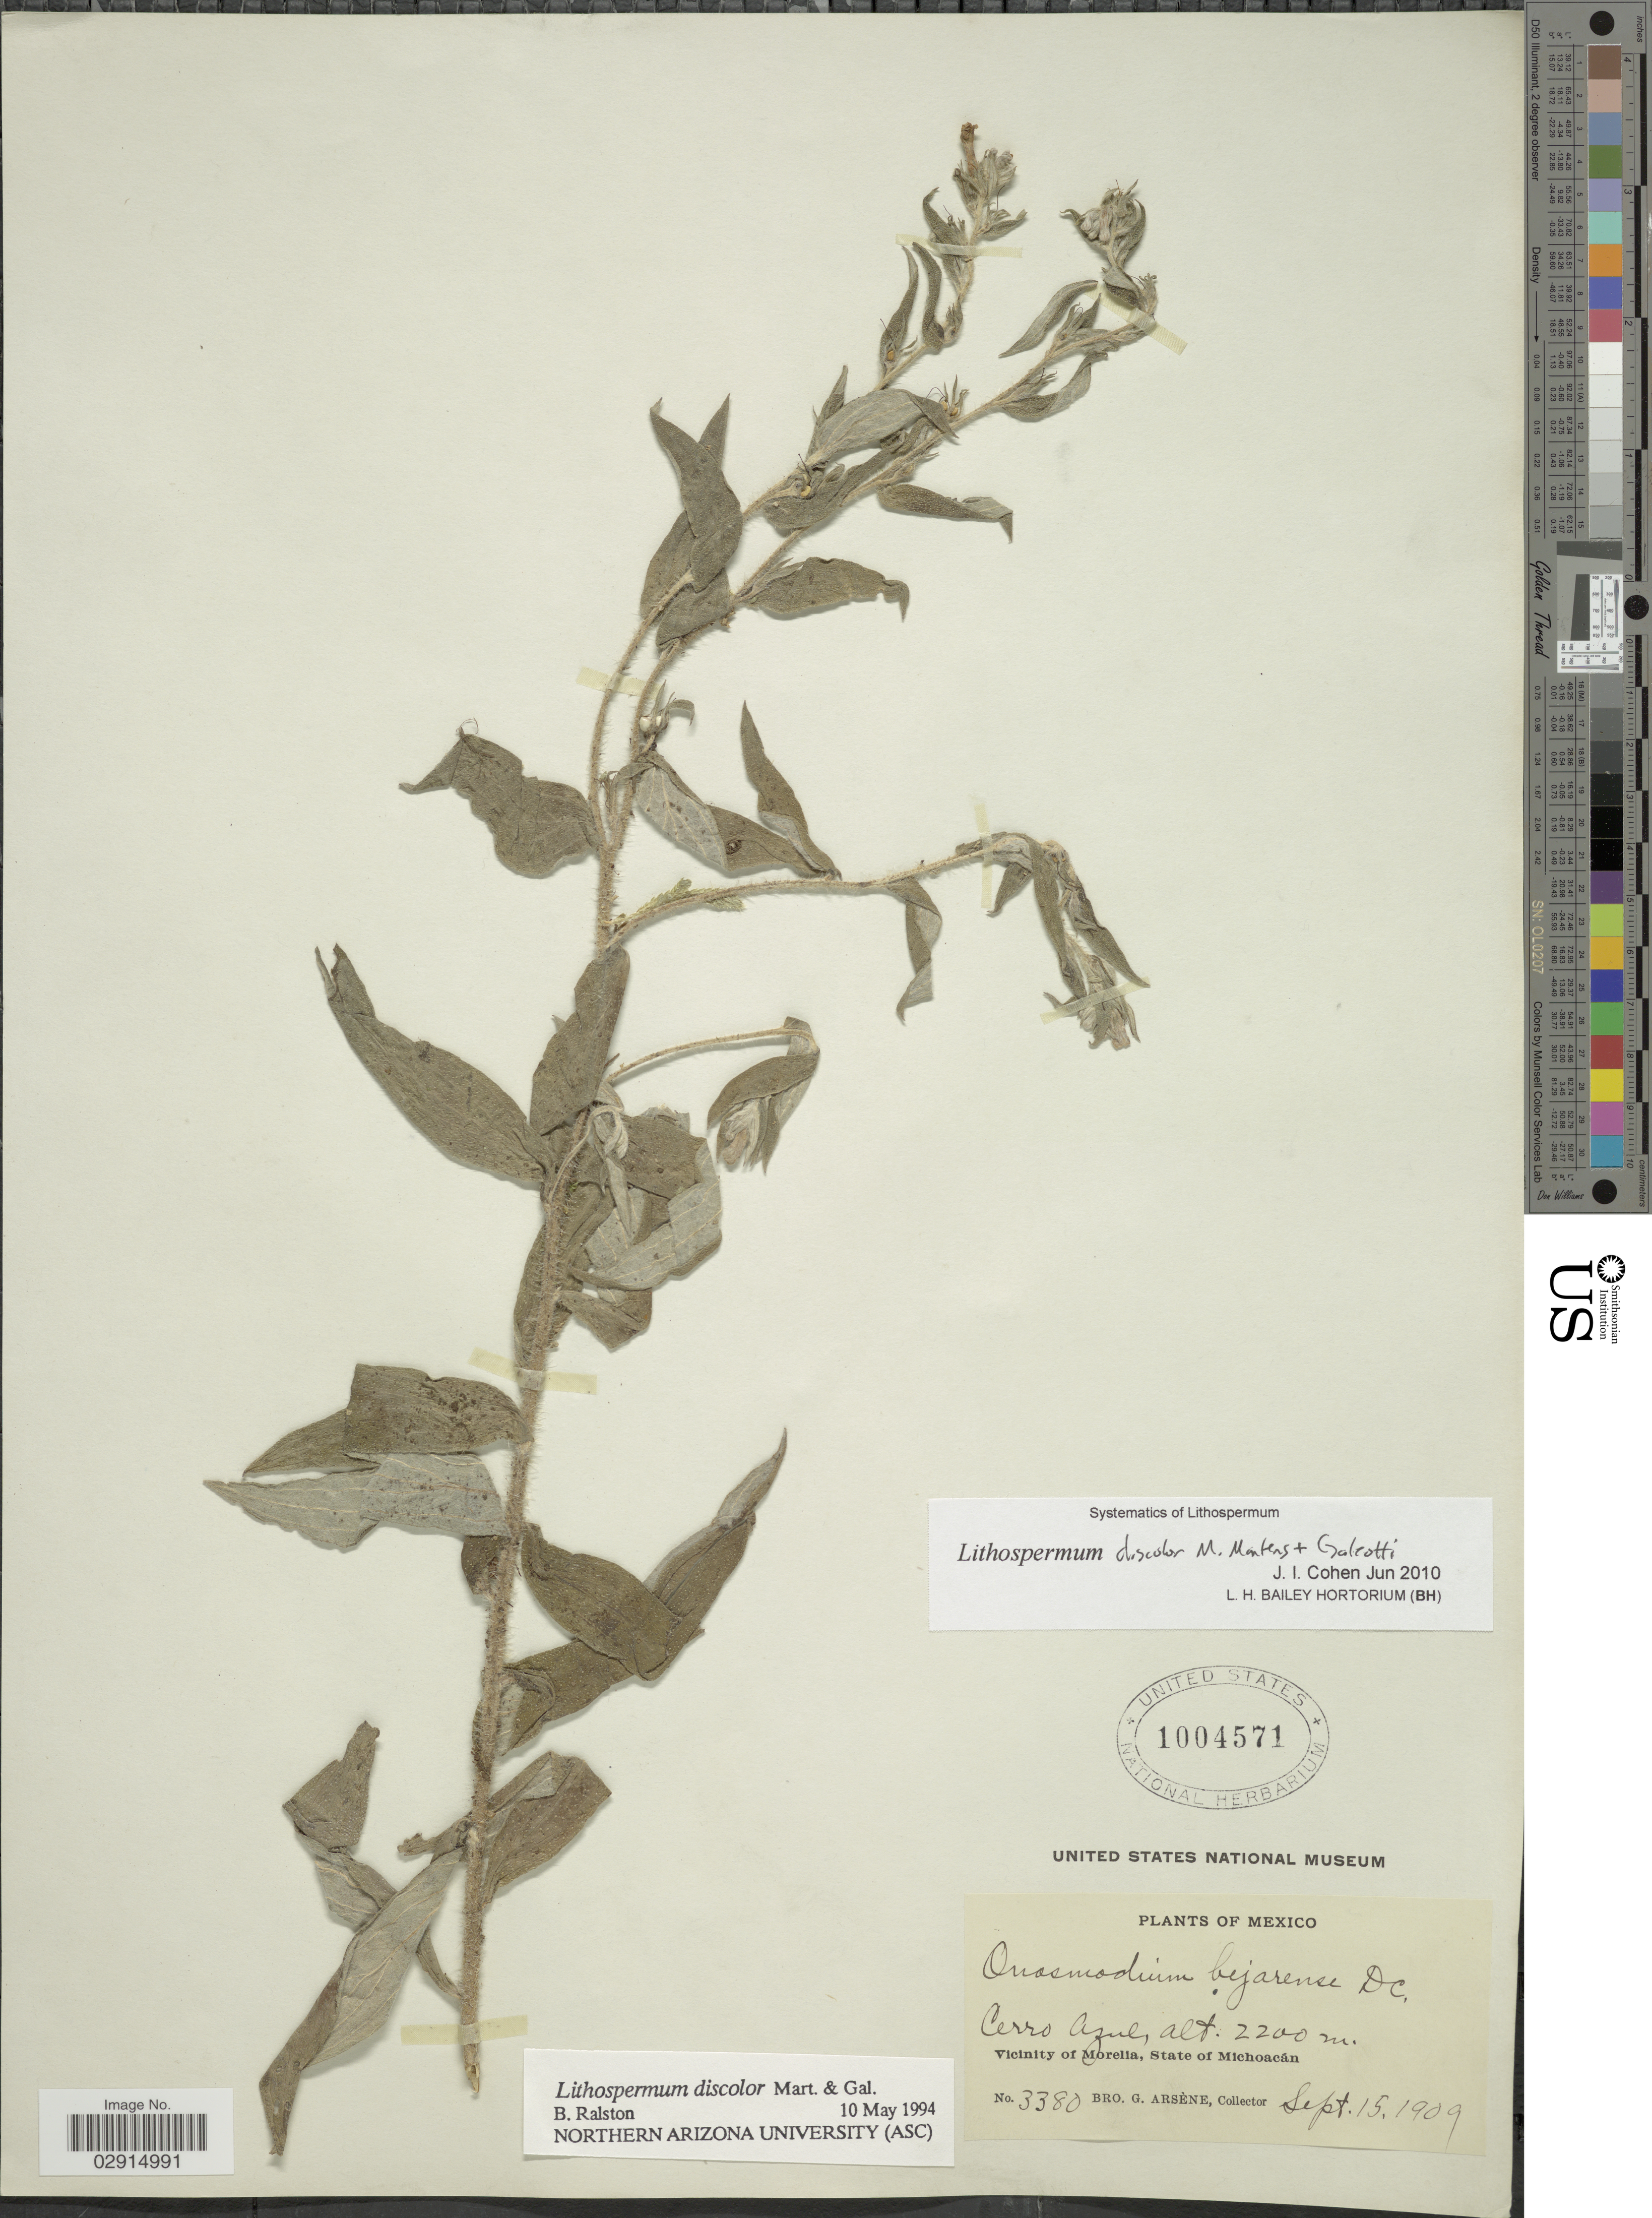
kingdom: Plantae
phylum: Tracheophyta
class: Magnoliopsida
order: Boraginales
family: Boraginaceae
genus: Lithospermum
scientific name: Lithospermum discolor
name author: M. Martens & Galeotti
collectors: Bro. G. Arsène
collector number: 3380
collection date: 1909-09-15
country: Mexico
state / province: Michoacán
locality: Cerro Azul. Vicinity of Morelia, State of Michoacán.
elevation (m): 2200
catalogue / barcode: US 1004571